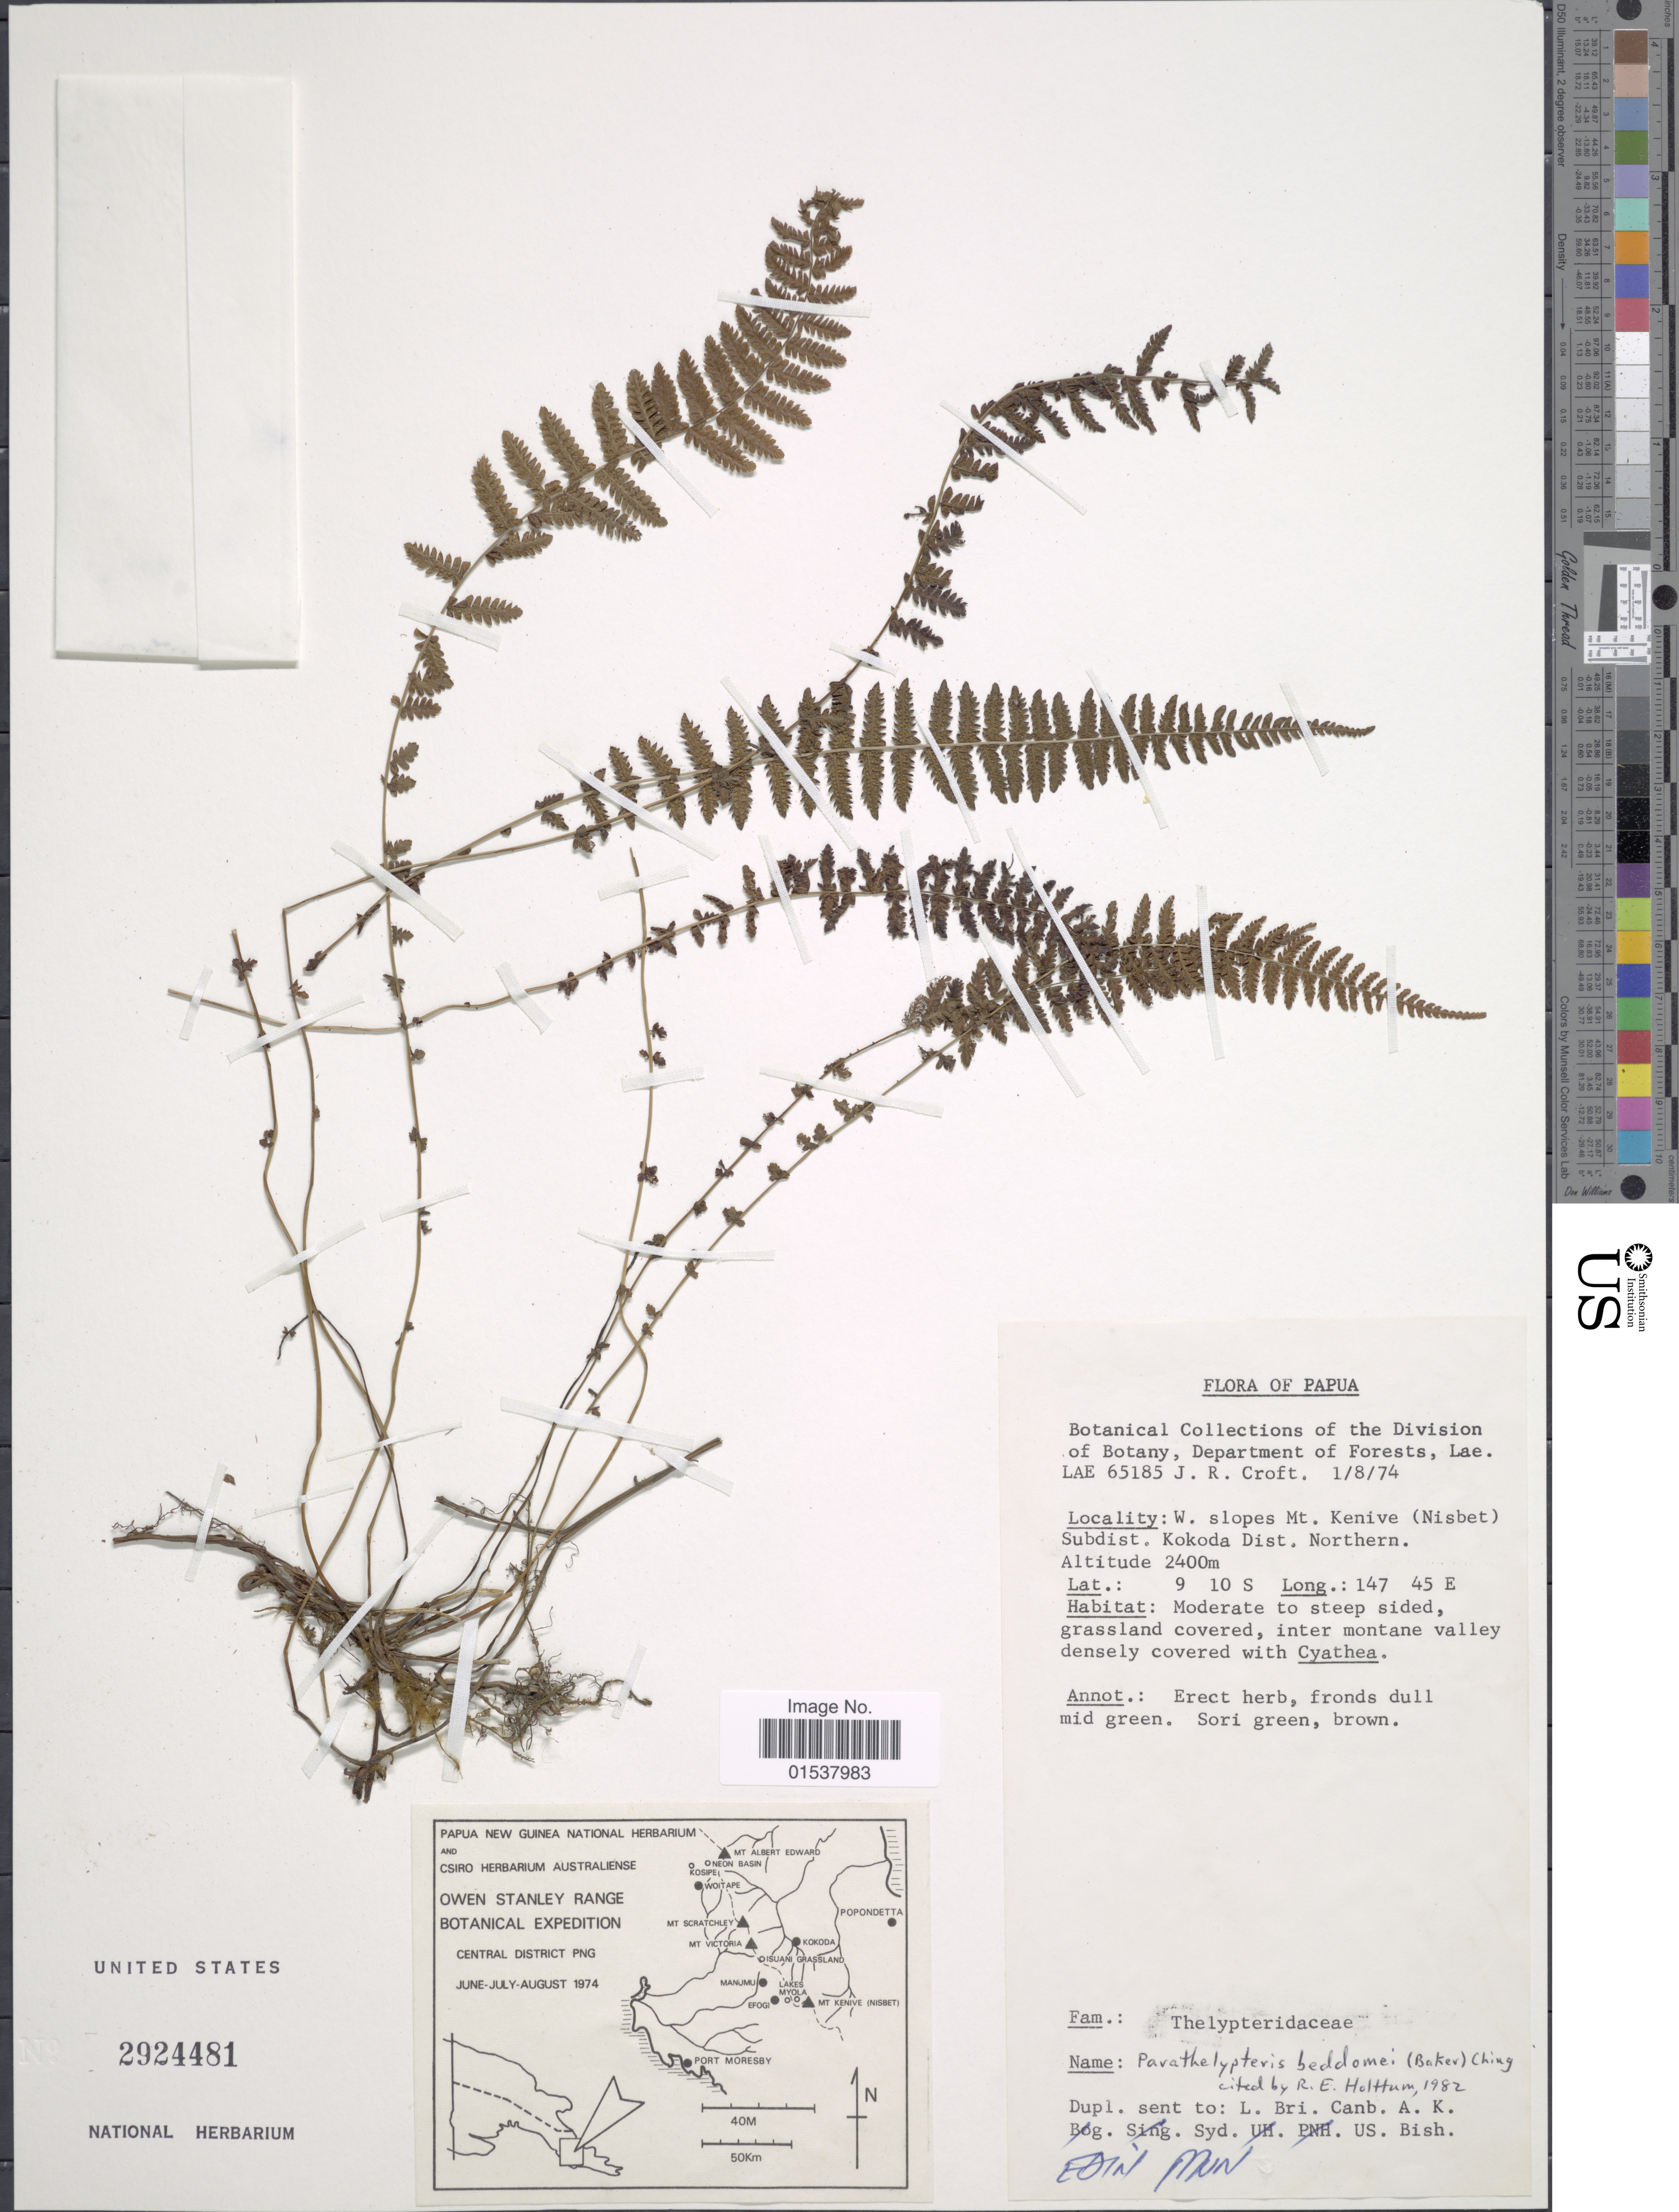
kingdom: Plantae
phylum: Tracheophyta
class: Polypodiopsida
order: Polypodiales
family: Thelypteridaceae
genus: Parathelypteris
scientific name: Parathelypteris beddomei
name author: (Baker) Ching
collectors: J. R. Croft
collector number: LAE65185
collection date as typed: Transcribed d/m/y: 1/8/74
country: Papua New Guinea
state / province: Northern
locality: Papua, W. slopes Mt. Kenive (Nisbet), Subdist. Kokoda Dist. Northern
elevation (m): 2400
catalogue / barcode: US 2924481